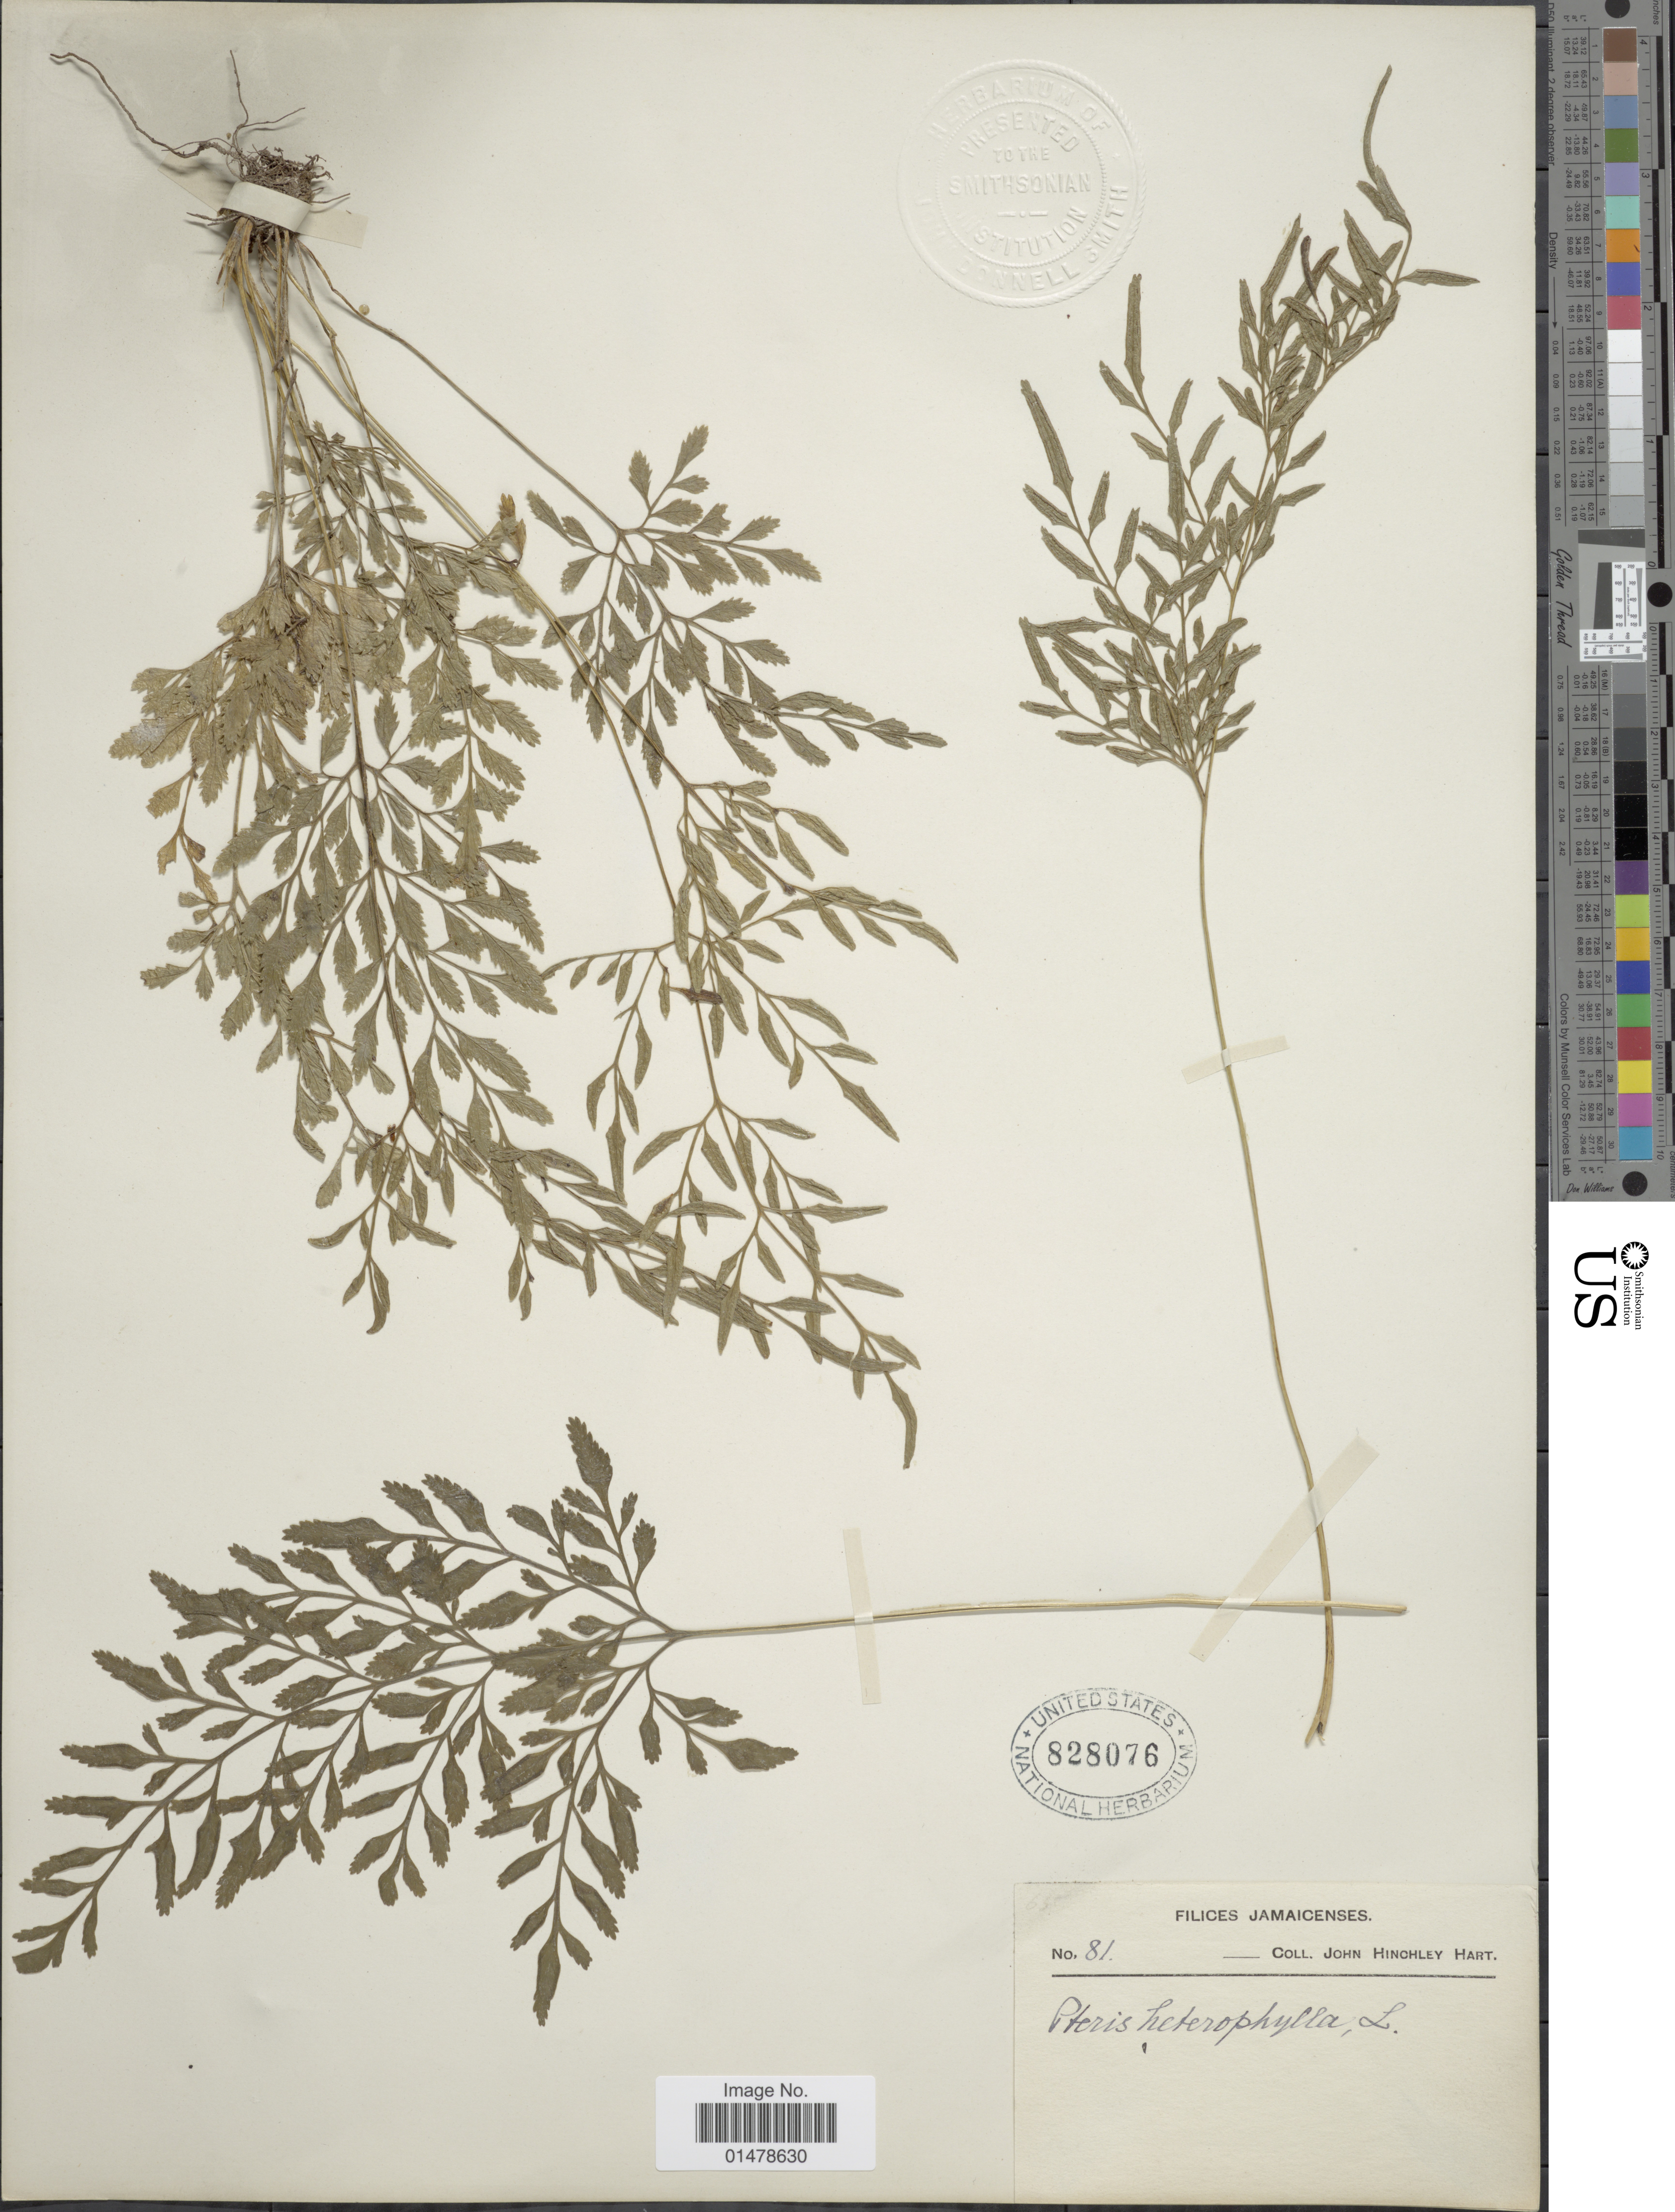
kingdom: Plantae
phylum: Tracheophyta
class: Polypodiopsida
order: Polypodiales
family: Pteridaceae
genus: Pteris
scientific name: Pteris hexagona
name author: (L.) Proctor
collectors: J. H. Hart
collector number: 81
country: Jamaica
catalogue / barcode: US 828076